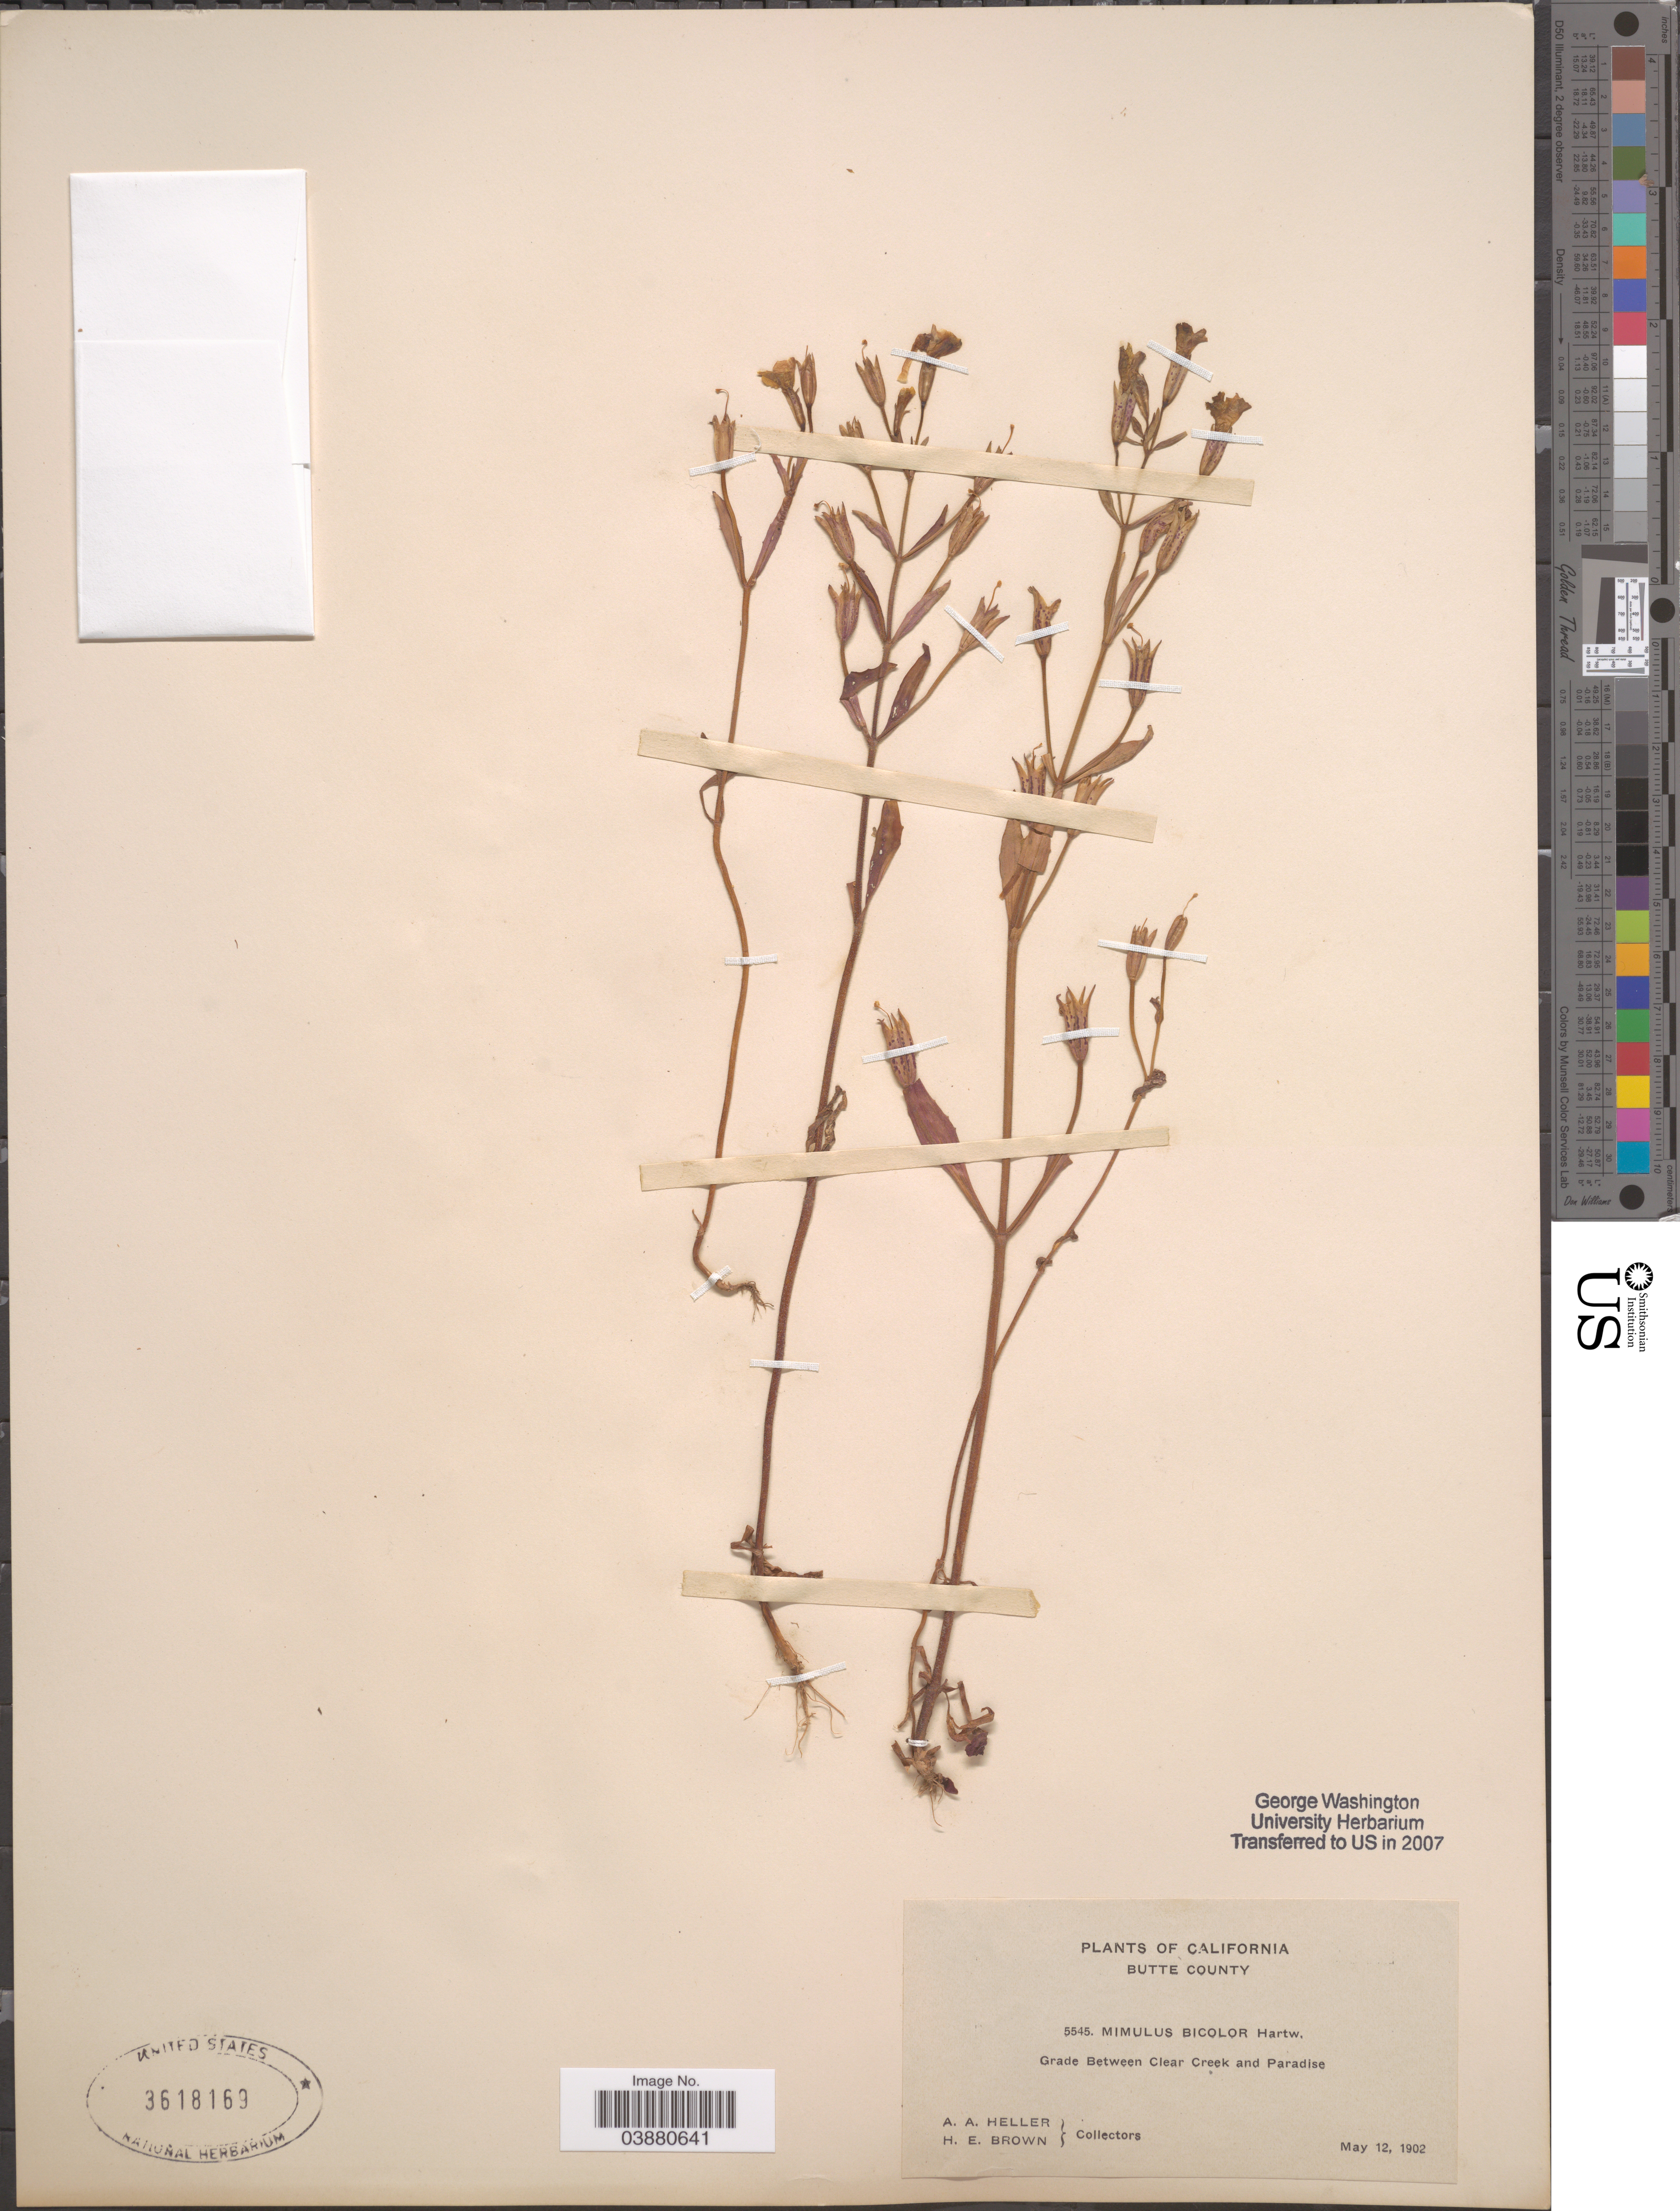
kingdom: Plantae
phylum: Tracheophyta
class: Magnoliopsida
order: Lamiales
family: Phrymaceae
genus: Mimulus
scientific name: Mimulus bicolor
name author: Hartw. ex Benth.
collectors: A. A. Heller & H. E. Brown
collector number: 5545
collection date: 1902-05-12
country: United States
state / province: California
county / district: Butte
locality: Butte County. Grade between Clear Creek and Paradise.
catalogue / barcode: US 3618169